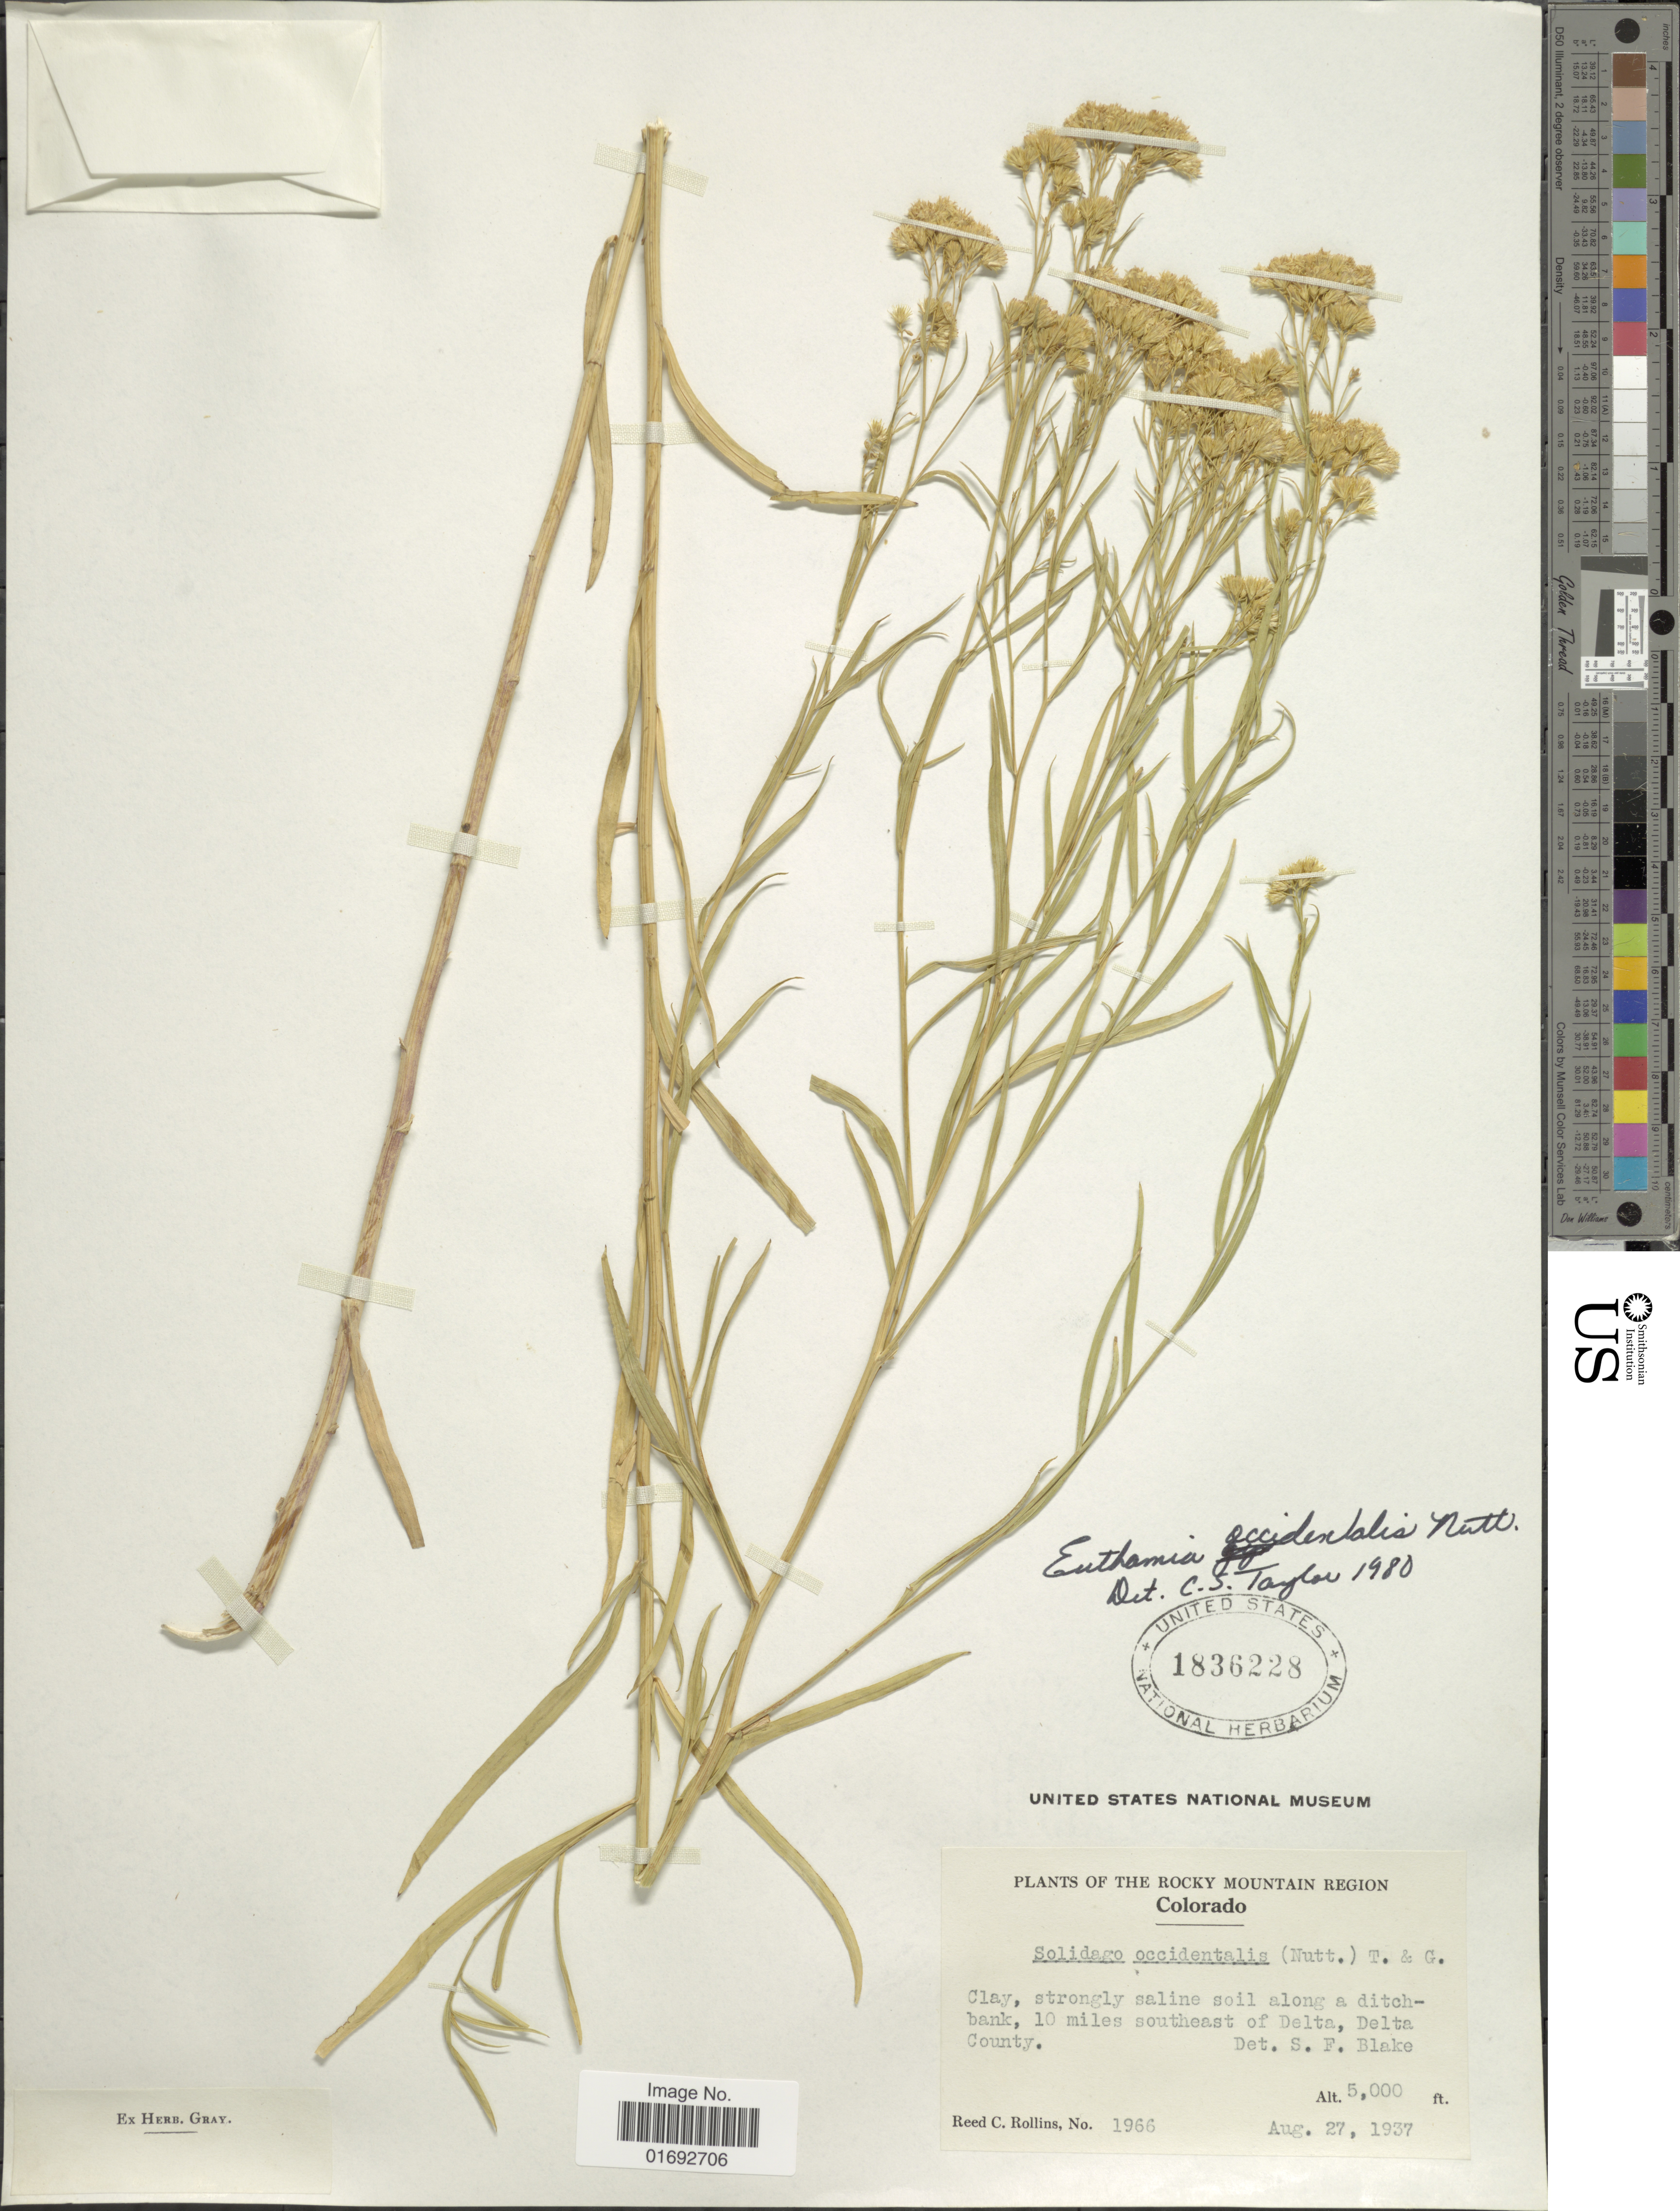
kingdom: Plantae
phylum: Tracheophyta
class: Magnoliopsida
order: Asterales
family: Asteraceae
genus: Euthamia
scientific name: Euthamia occidentalis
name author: Nutt.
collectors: R. C. Rollins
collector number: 1966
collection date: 1937-08-27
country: United States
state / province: Colorado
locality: Rocky Mountain Region, 10 miles southeast of Delta, Delta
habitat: along a ditch bank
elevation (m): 1524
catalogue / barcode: US 1836228